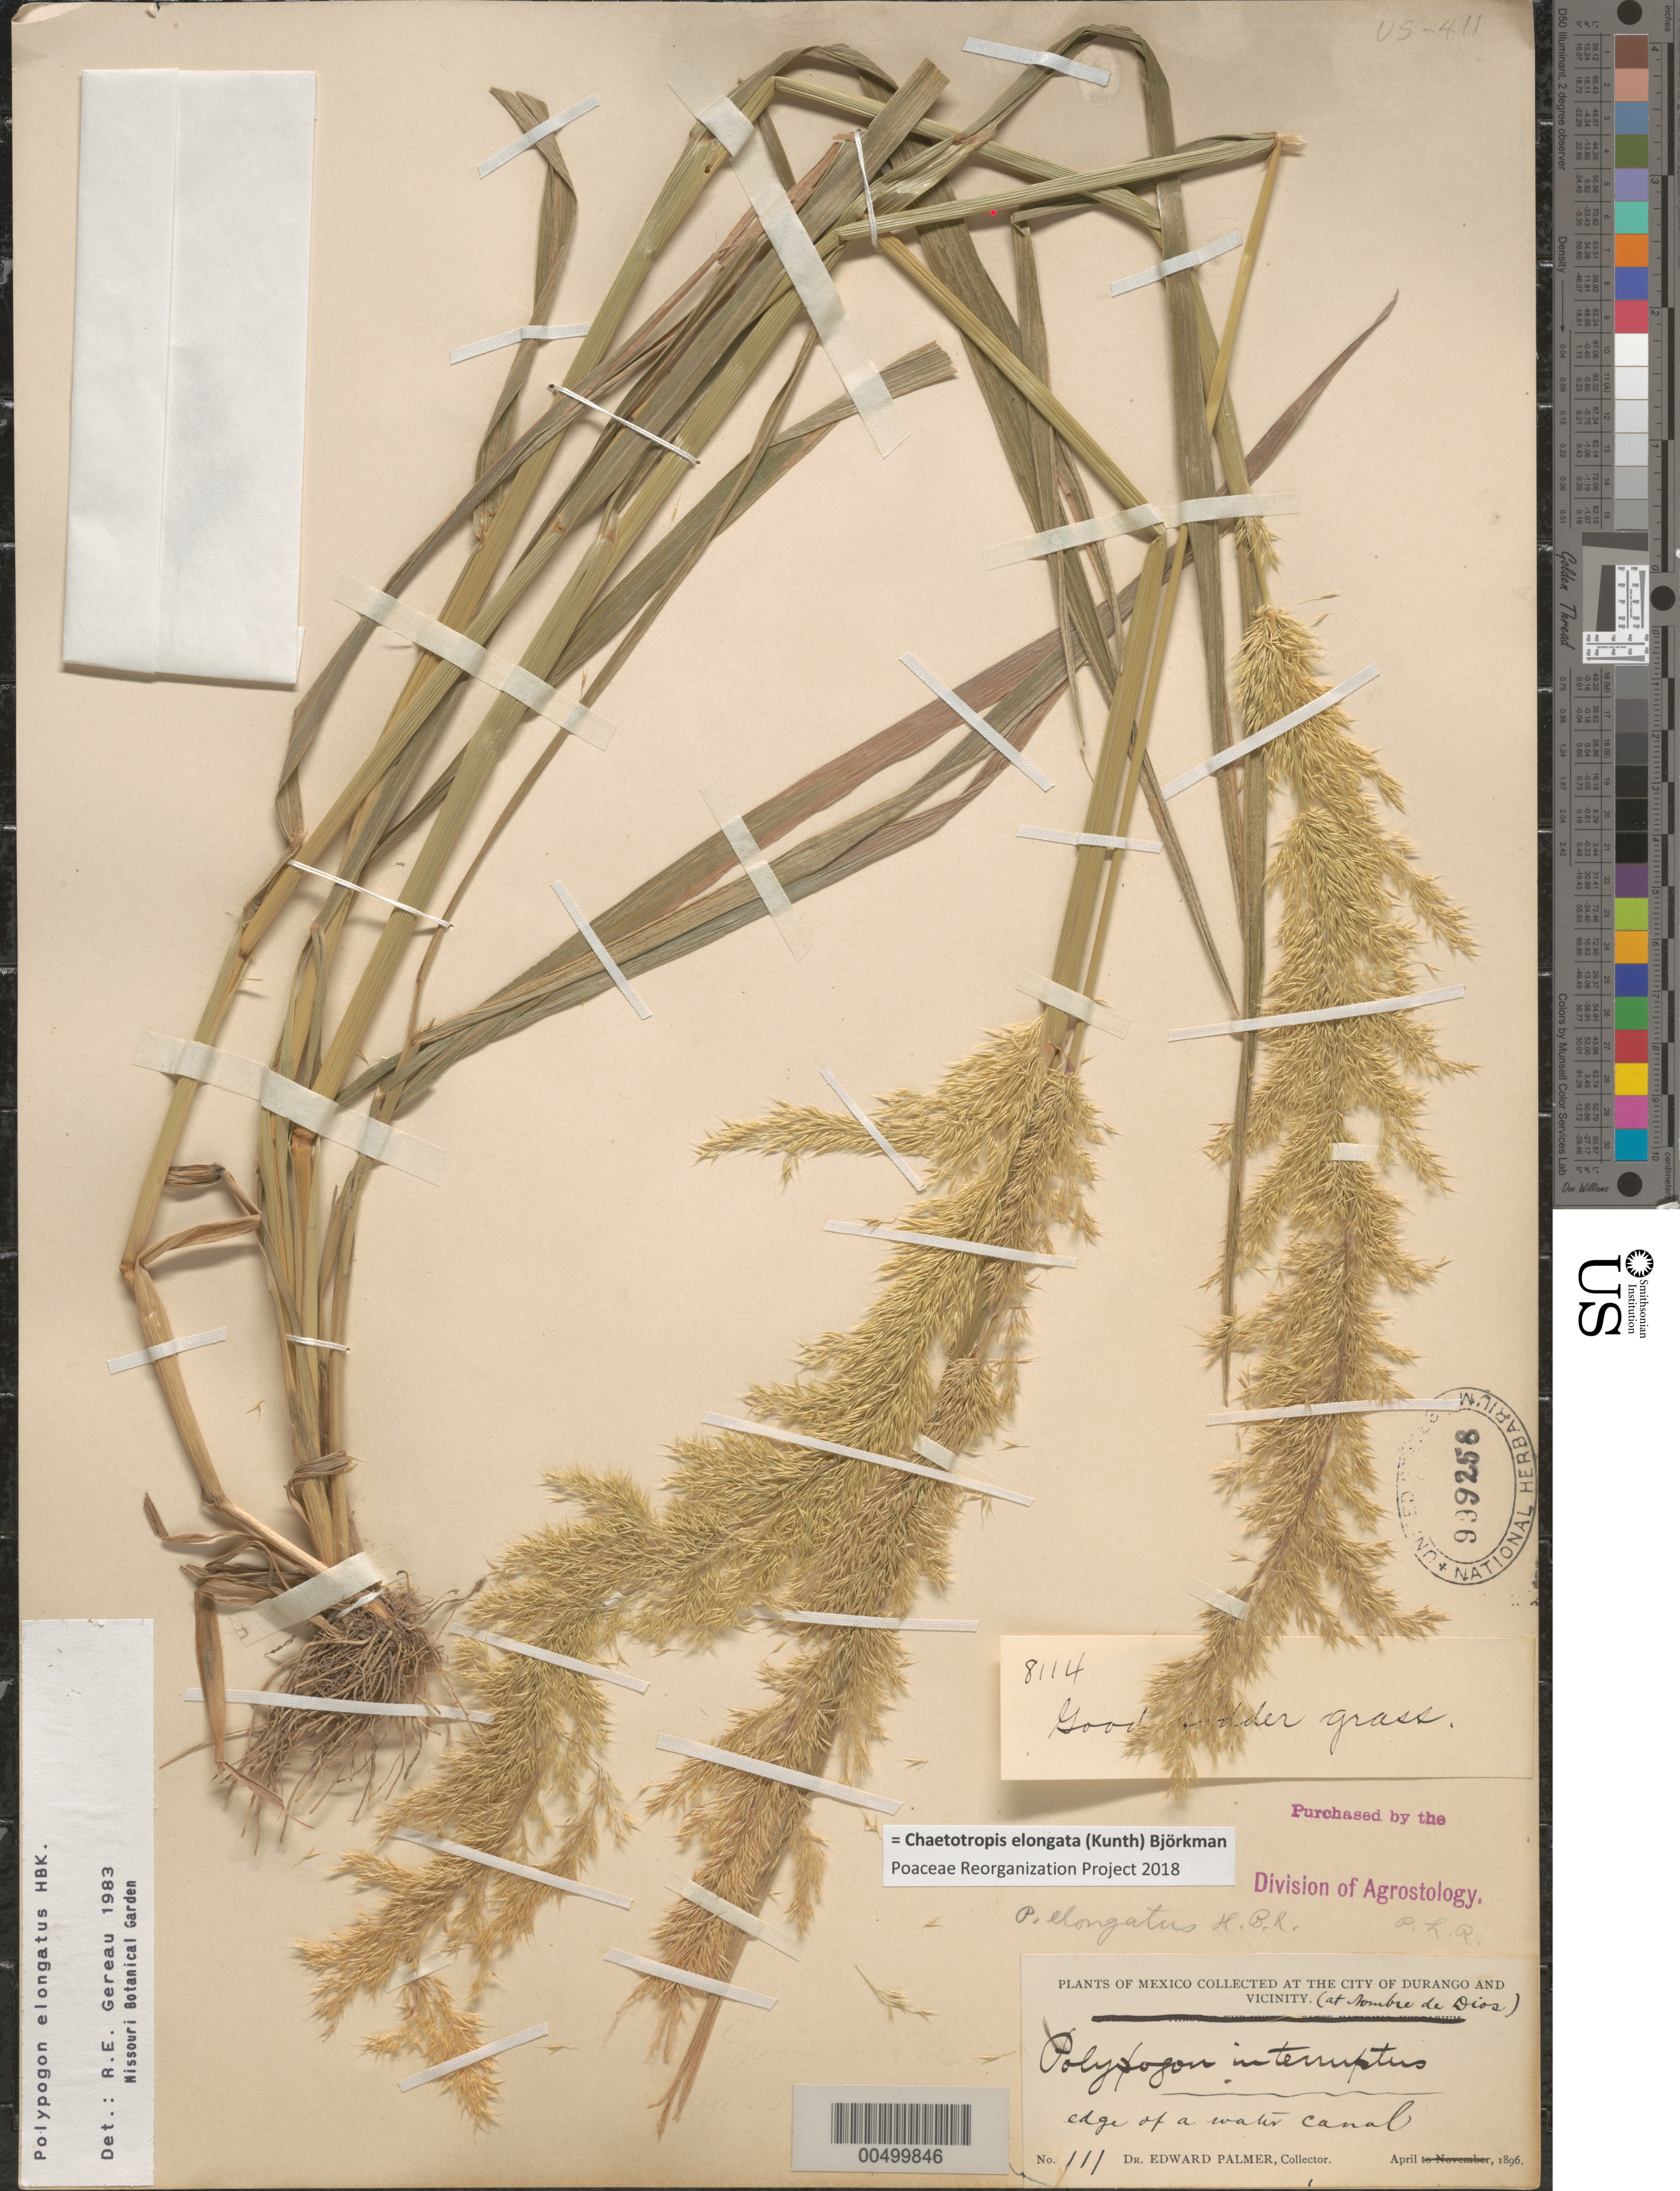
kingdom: Plantae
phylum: Tracheophyta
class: Liliopsida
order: Poales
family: Poaceae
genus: Chaetotropis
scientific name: Chaetotropis elongata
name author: (Kunth) Björkman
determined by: Poaceae Reorganization Project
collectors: E. Palmer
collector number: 111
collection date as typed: Apr 1896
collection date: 1896-04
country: Mexico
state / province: Durango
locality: City of Durango & vicinity, at Nombre de Dios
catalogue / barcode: US 999258